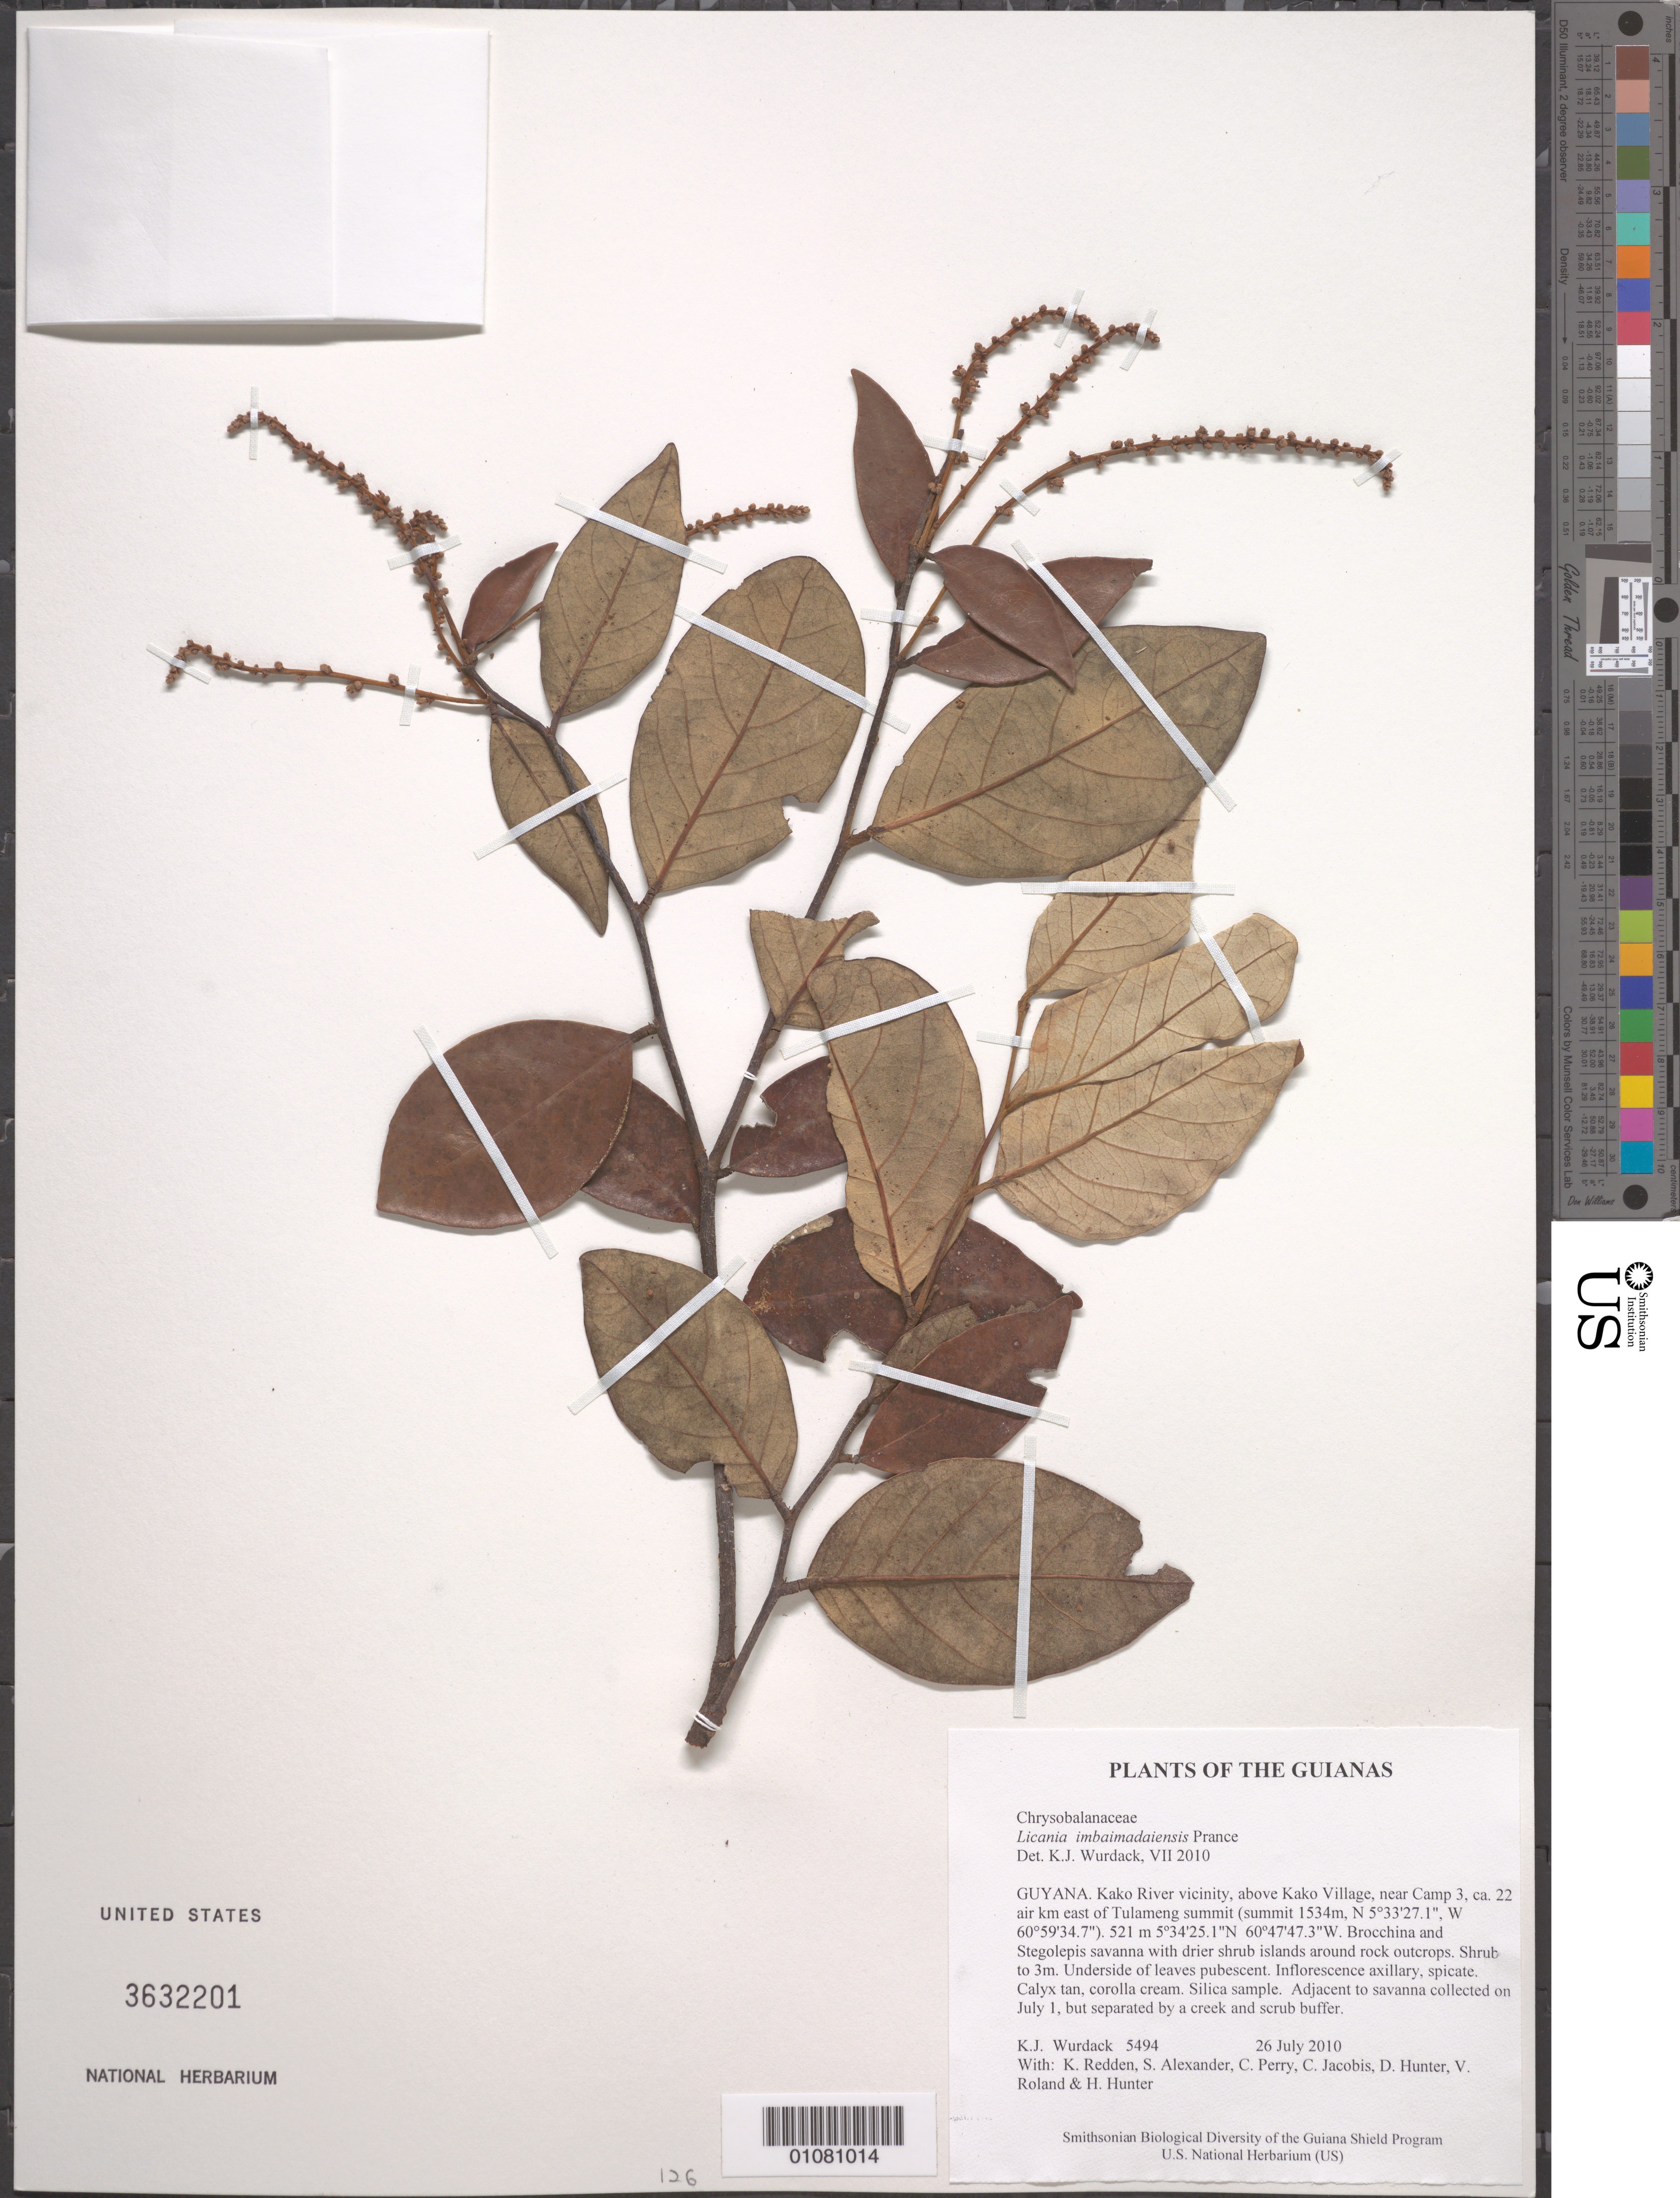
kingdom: Plantae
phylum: Tracheophyta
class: Magnoliopsida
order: Malpighiales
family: Chrysobalanaceae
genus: Moquilea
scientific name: Moquilea imbaimadaiensis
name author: (Prance) Sothers & Prance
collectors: K. Wurdack, K. M. Redden, S. N. Alexander, C. Perry, C. Jacobis, D. Hunter, V. Roland & H. Hunter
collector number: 5494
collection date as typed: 26 July 2010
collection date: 2010-07-26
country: Guyana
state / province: Cuyuni-Mazaruni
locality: Kako River vicinity, above Kako Village, near Camp 3, ca. 22 air km east of Tulameng summit (summit 1534m, N 5°33'27.1", W 60°59'34.7")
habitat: Brocchina and Stegolepis savanna with drier shrub islands around rock outcrops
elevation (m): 521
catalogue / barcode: US 3632201